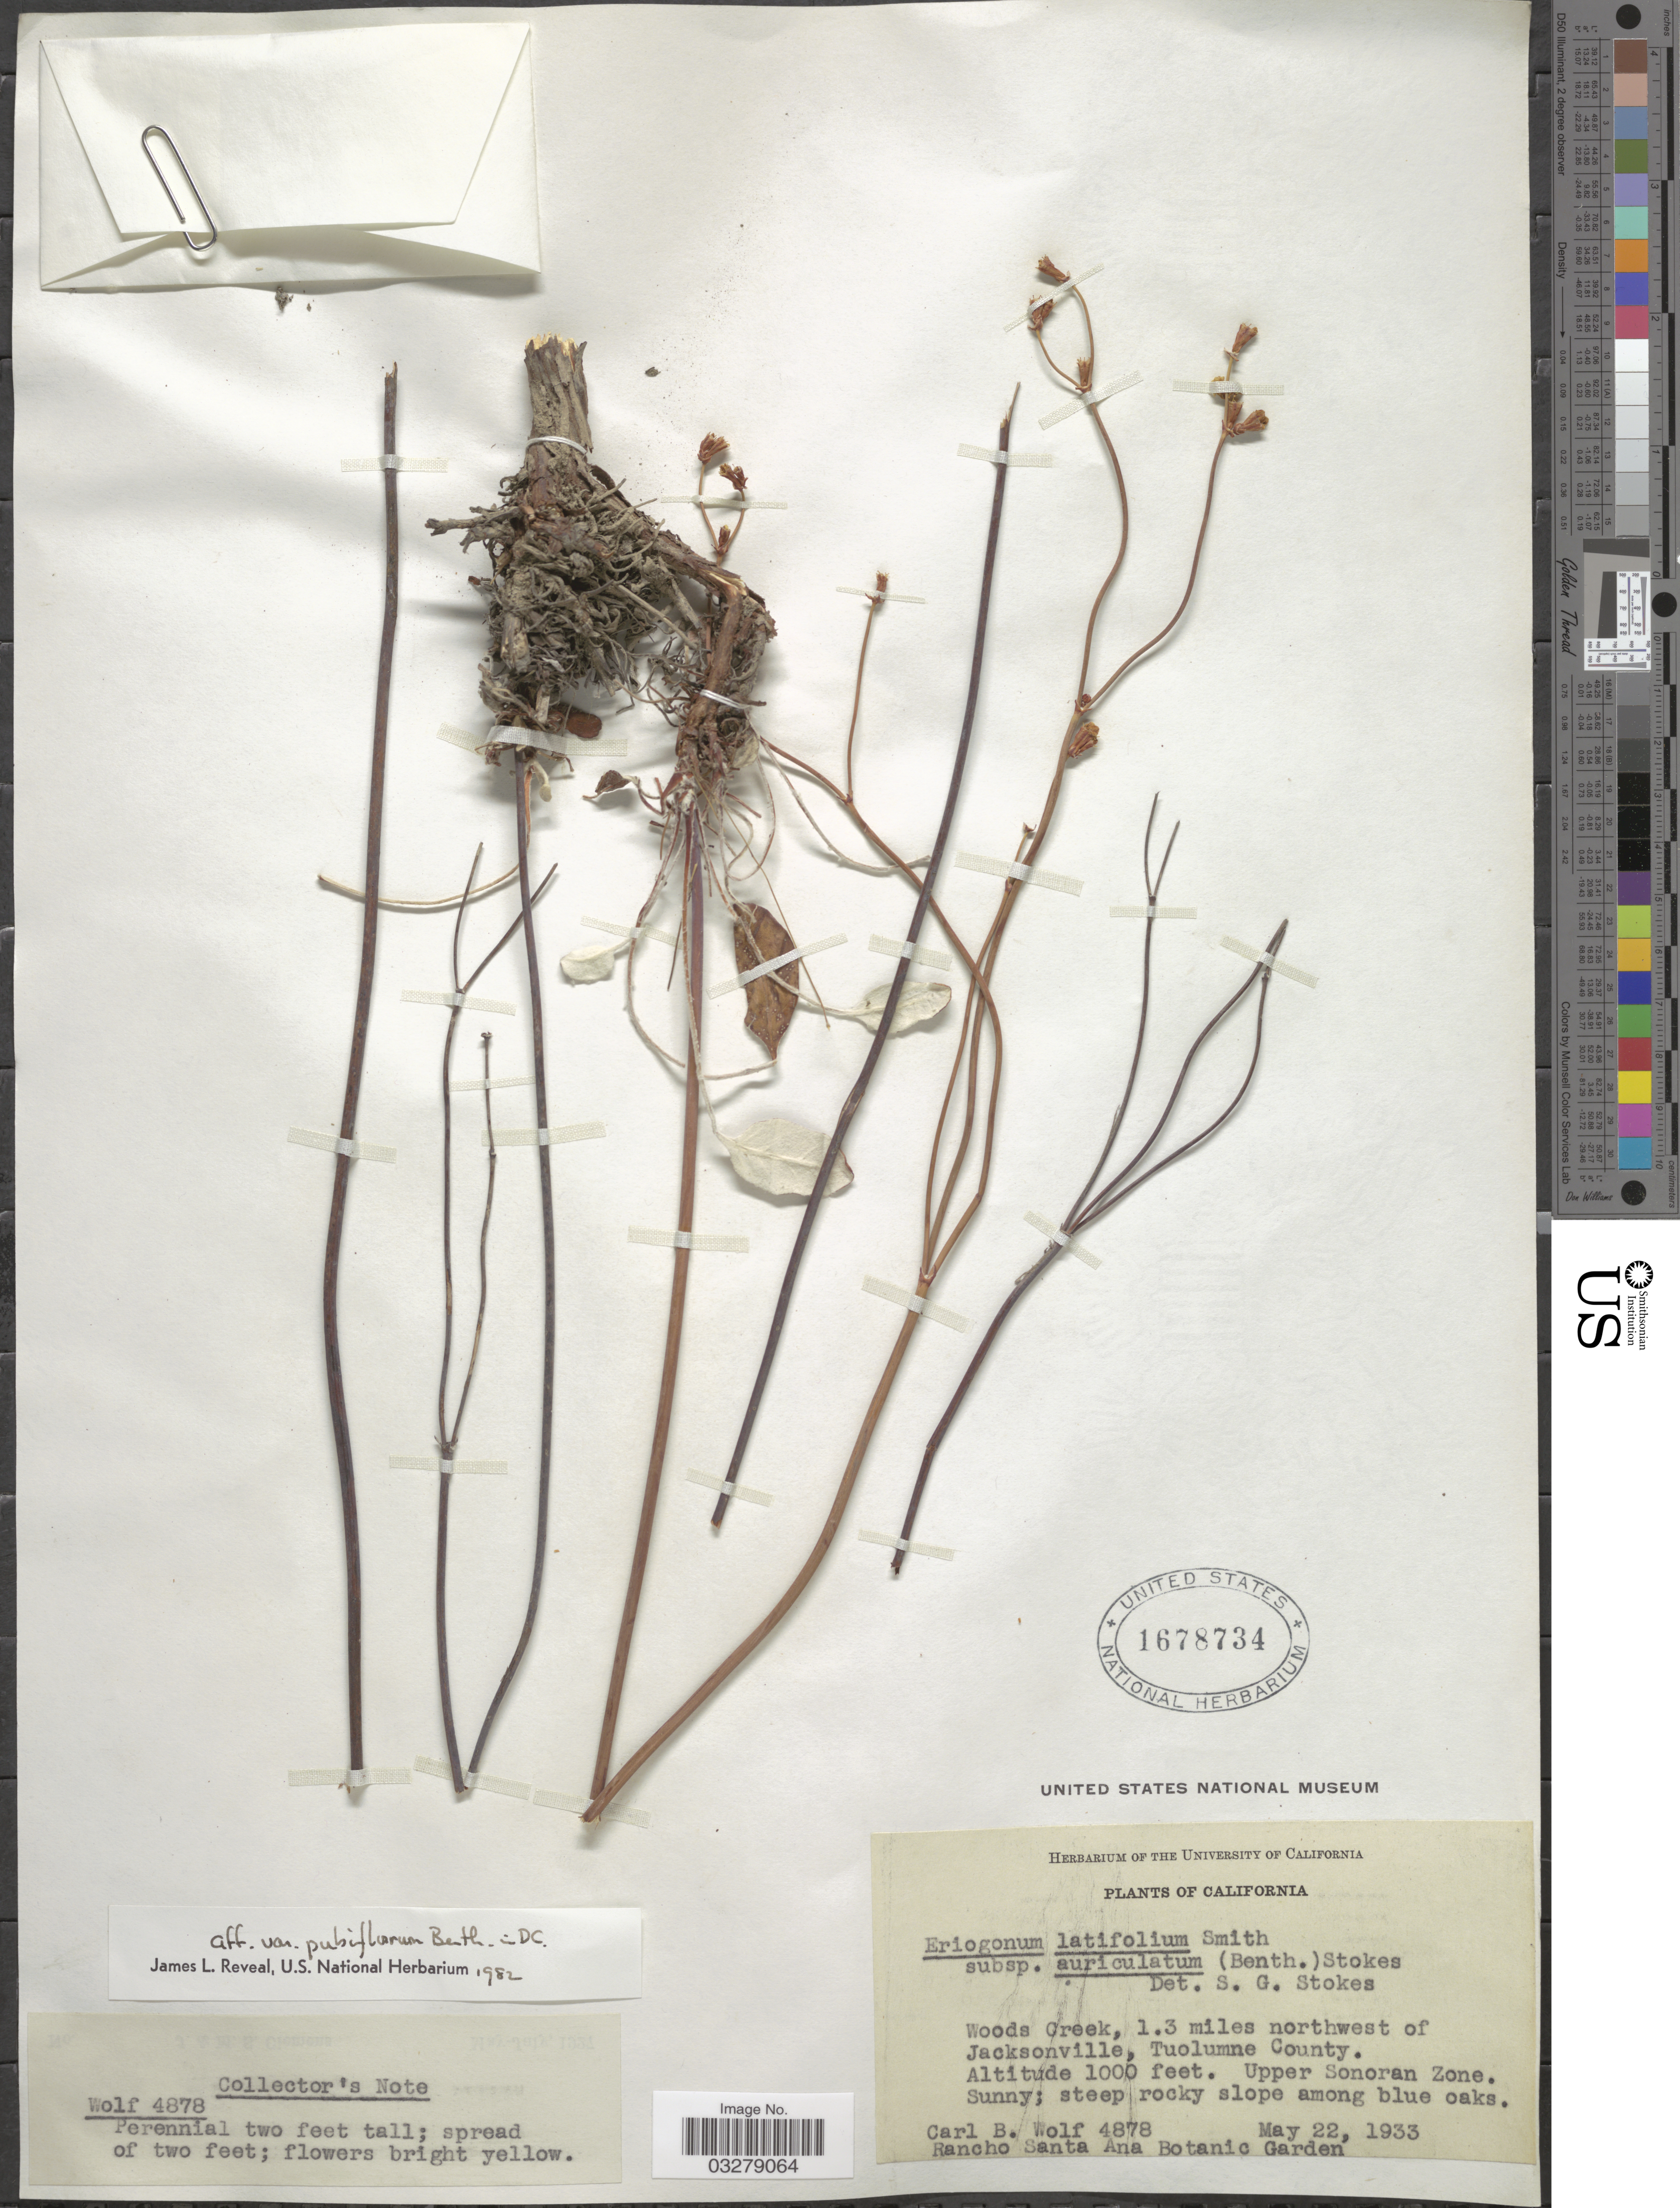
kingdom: Plantae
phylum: Tracheophyta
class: Magnoliopsida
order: Caryophyllales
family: Polygonaceae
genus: Eriogonum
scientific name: Eriogonum nudum var. pubiflorum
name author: Benth. in DC.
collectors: C. B. Wolf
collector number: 4878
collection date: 1933-05-22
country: United States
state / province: California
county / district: Tuolumne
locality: Woods Creek, 1.3 miles northwest of Jacksonville, Tuolumne County. Upper Sonoran Zone.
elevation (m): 305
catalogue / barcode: US 1678734